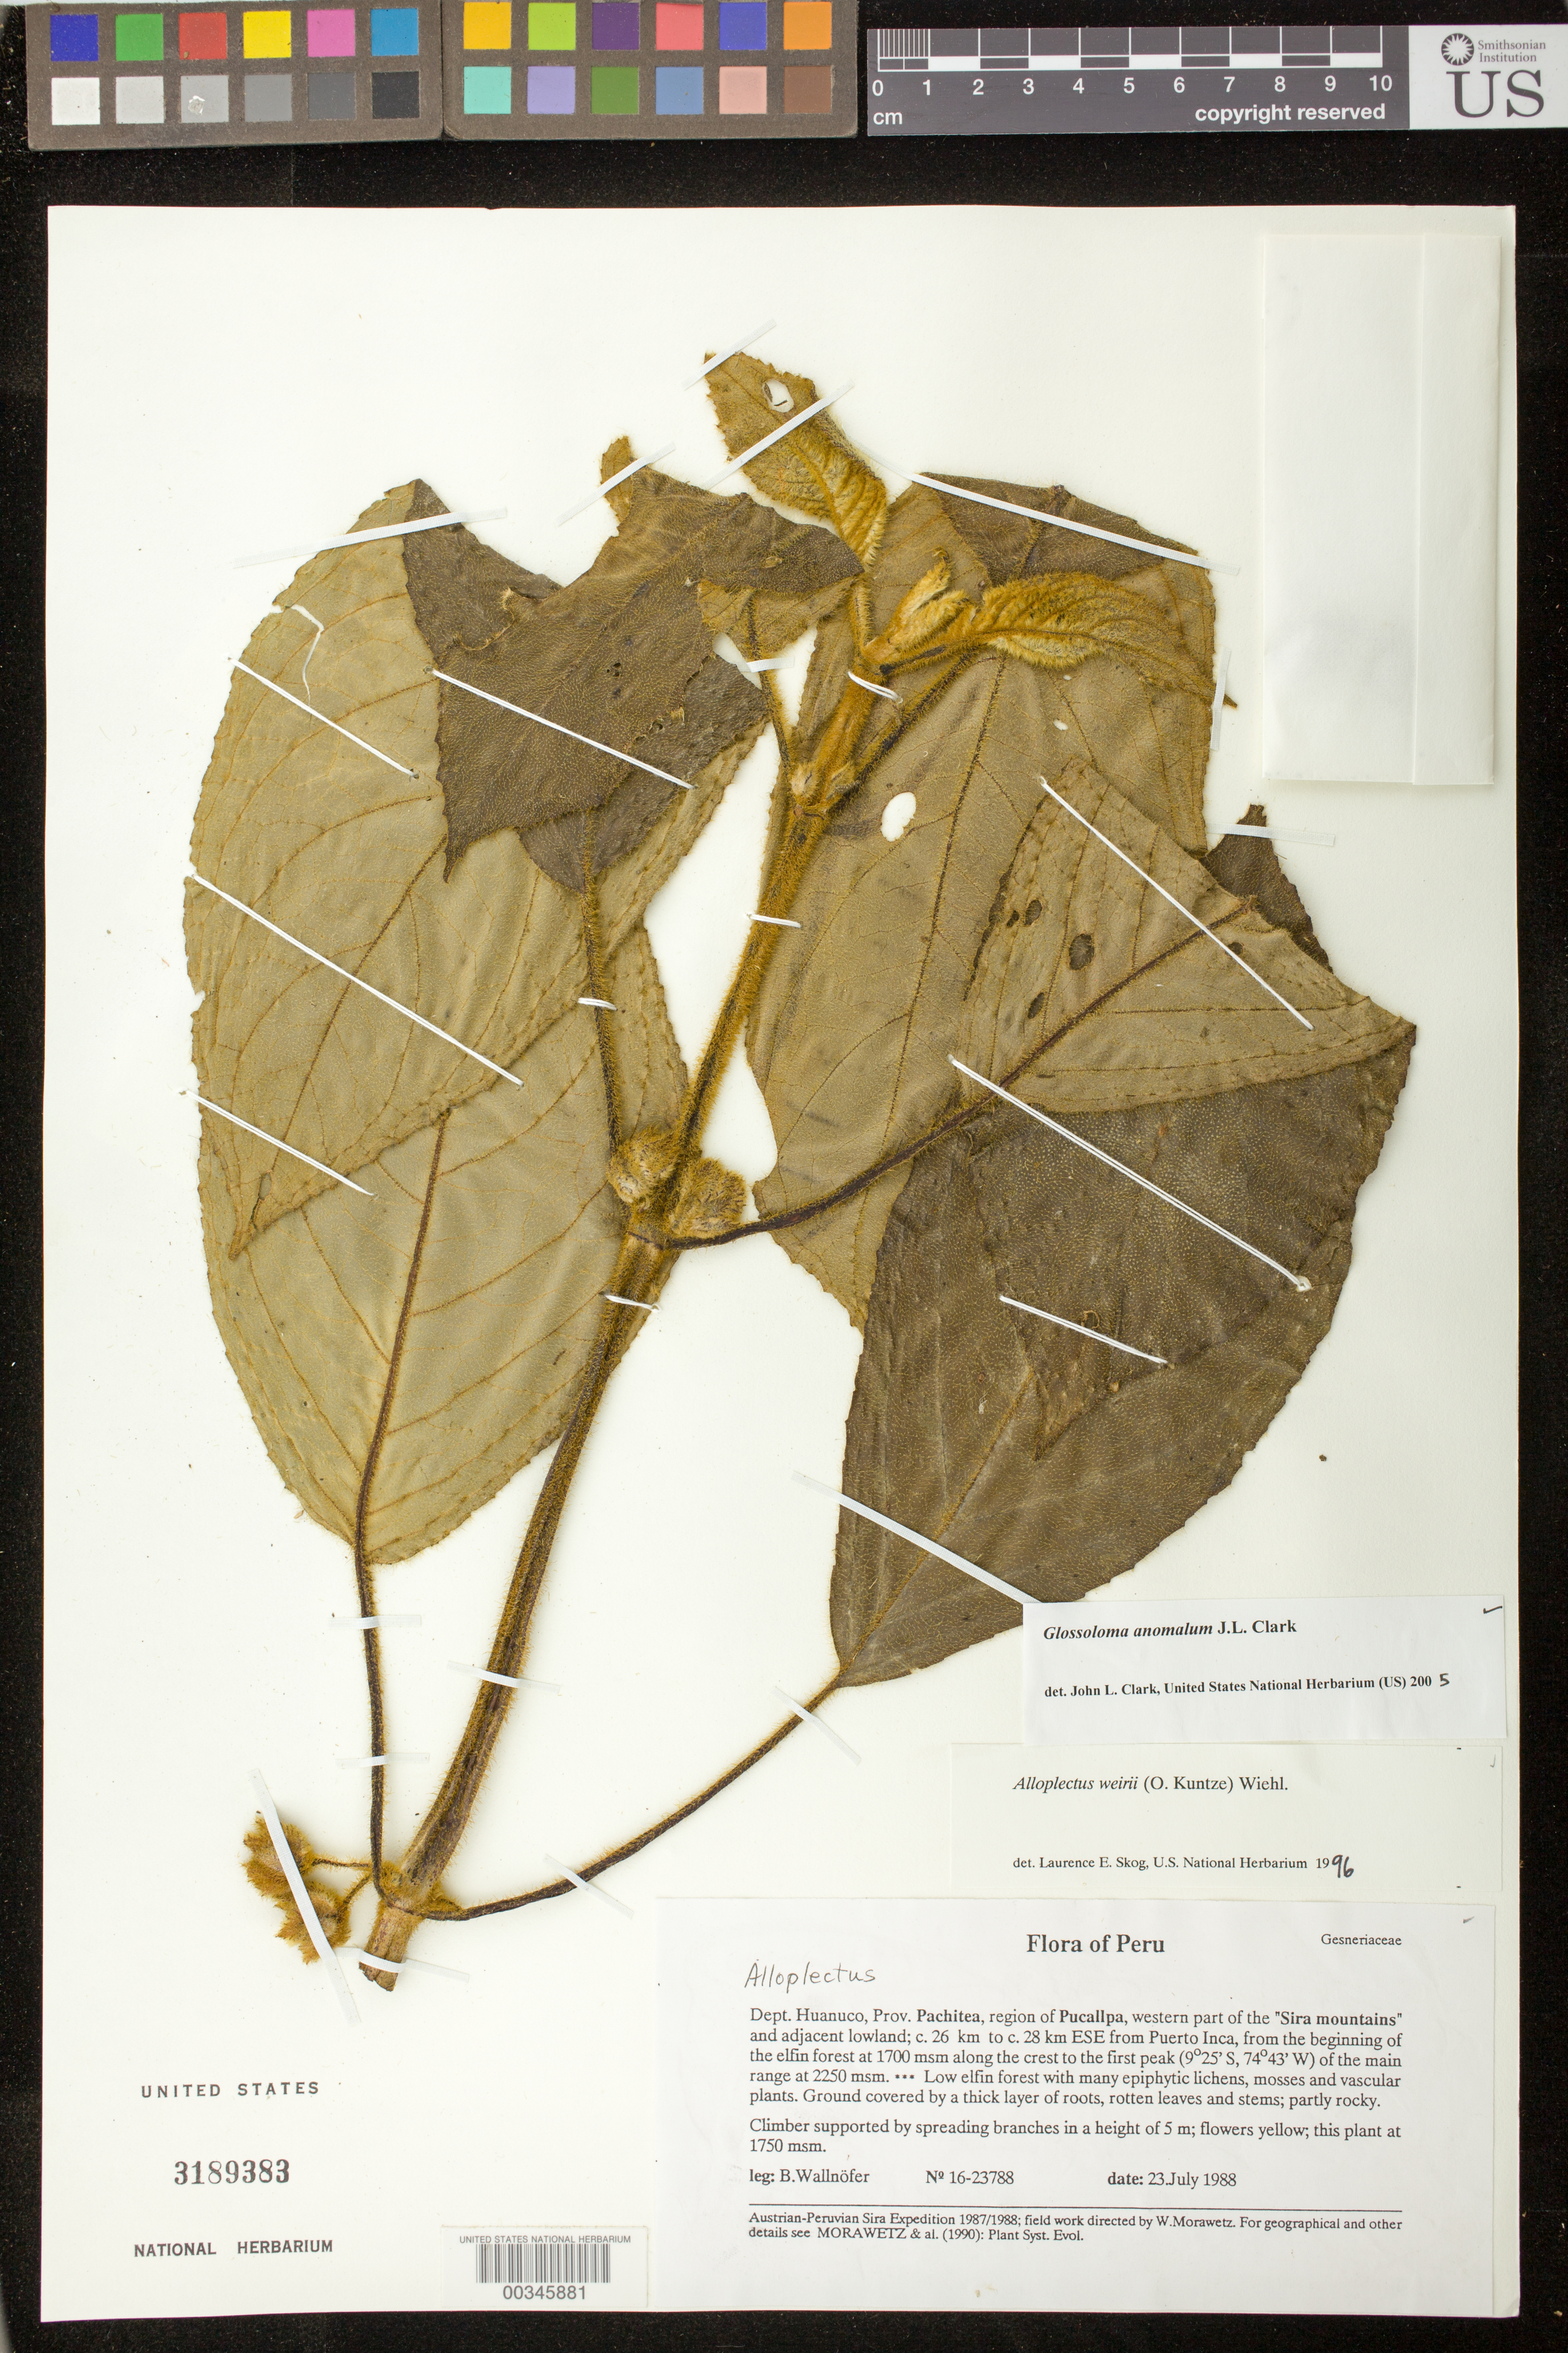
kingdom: Plantae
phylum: Tracheophyta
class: Magnoliopsida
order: Lamiales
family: Gesneriaceae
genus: Glossoloma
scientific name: Glossoloma anomalum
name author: J.L. Clark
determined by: Clark, J. L., (SEL), The Marie Selby Botanical Garden (UNITED STATES)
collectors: B. Wallnöfer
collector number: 16- 23788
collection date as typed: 23 Jul 1988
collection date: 1988-07-23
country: Peru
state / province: Huánuco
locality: Prov. Pachitea, region of Pucallapa, western part of "Sira Mountains" and adjacent lowland, c. 26-28 km ESE from Puerto Inca, from the beginning of the elfin forest at 1700 msm along the crest to the firets peak of the main range at 2250 msm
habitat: Low elfin forest with many epiphytic lichens, mosses and vascular plants; ground covered by a thick layer of roots, rotten leaves and stems; partly rocky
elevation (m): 1750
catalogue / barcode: US 3189383